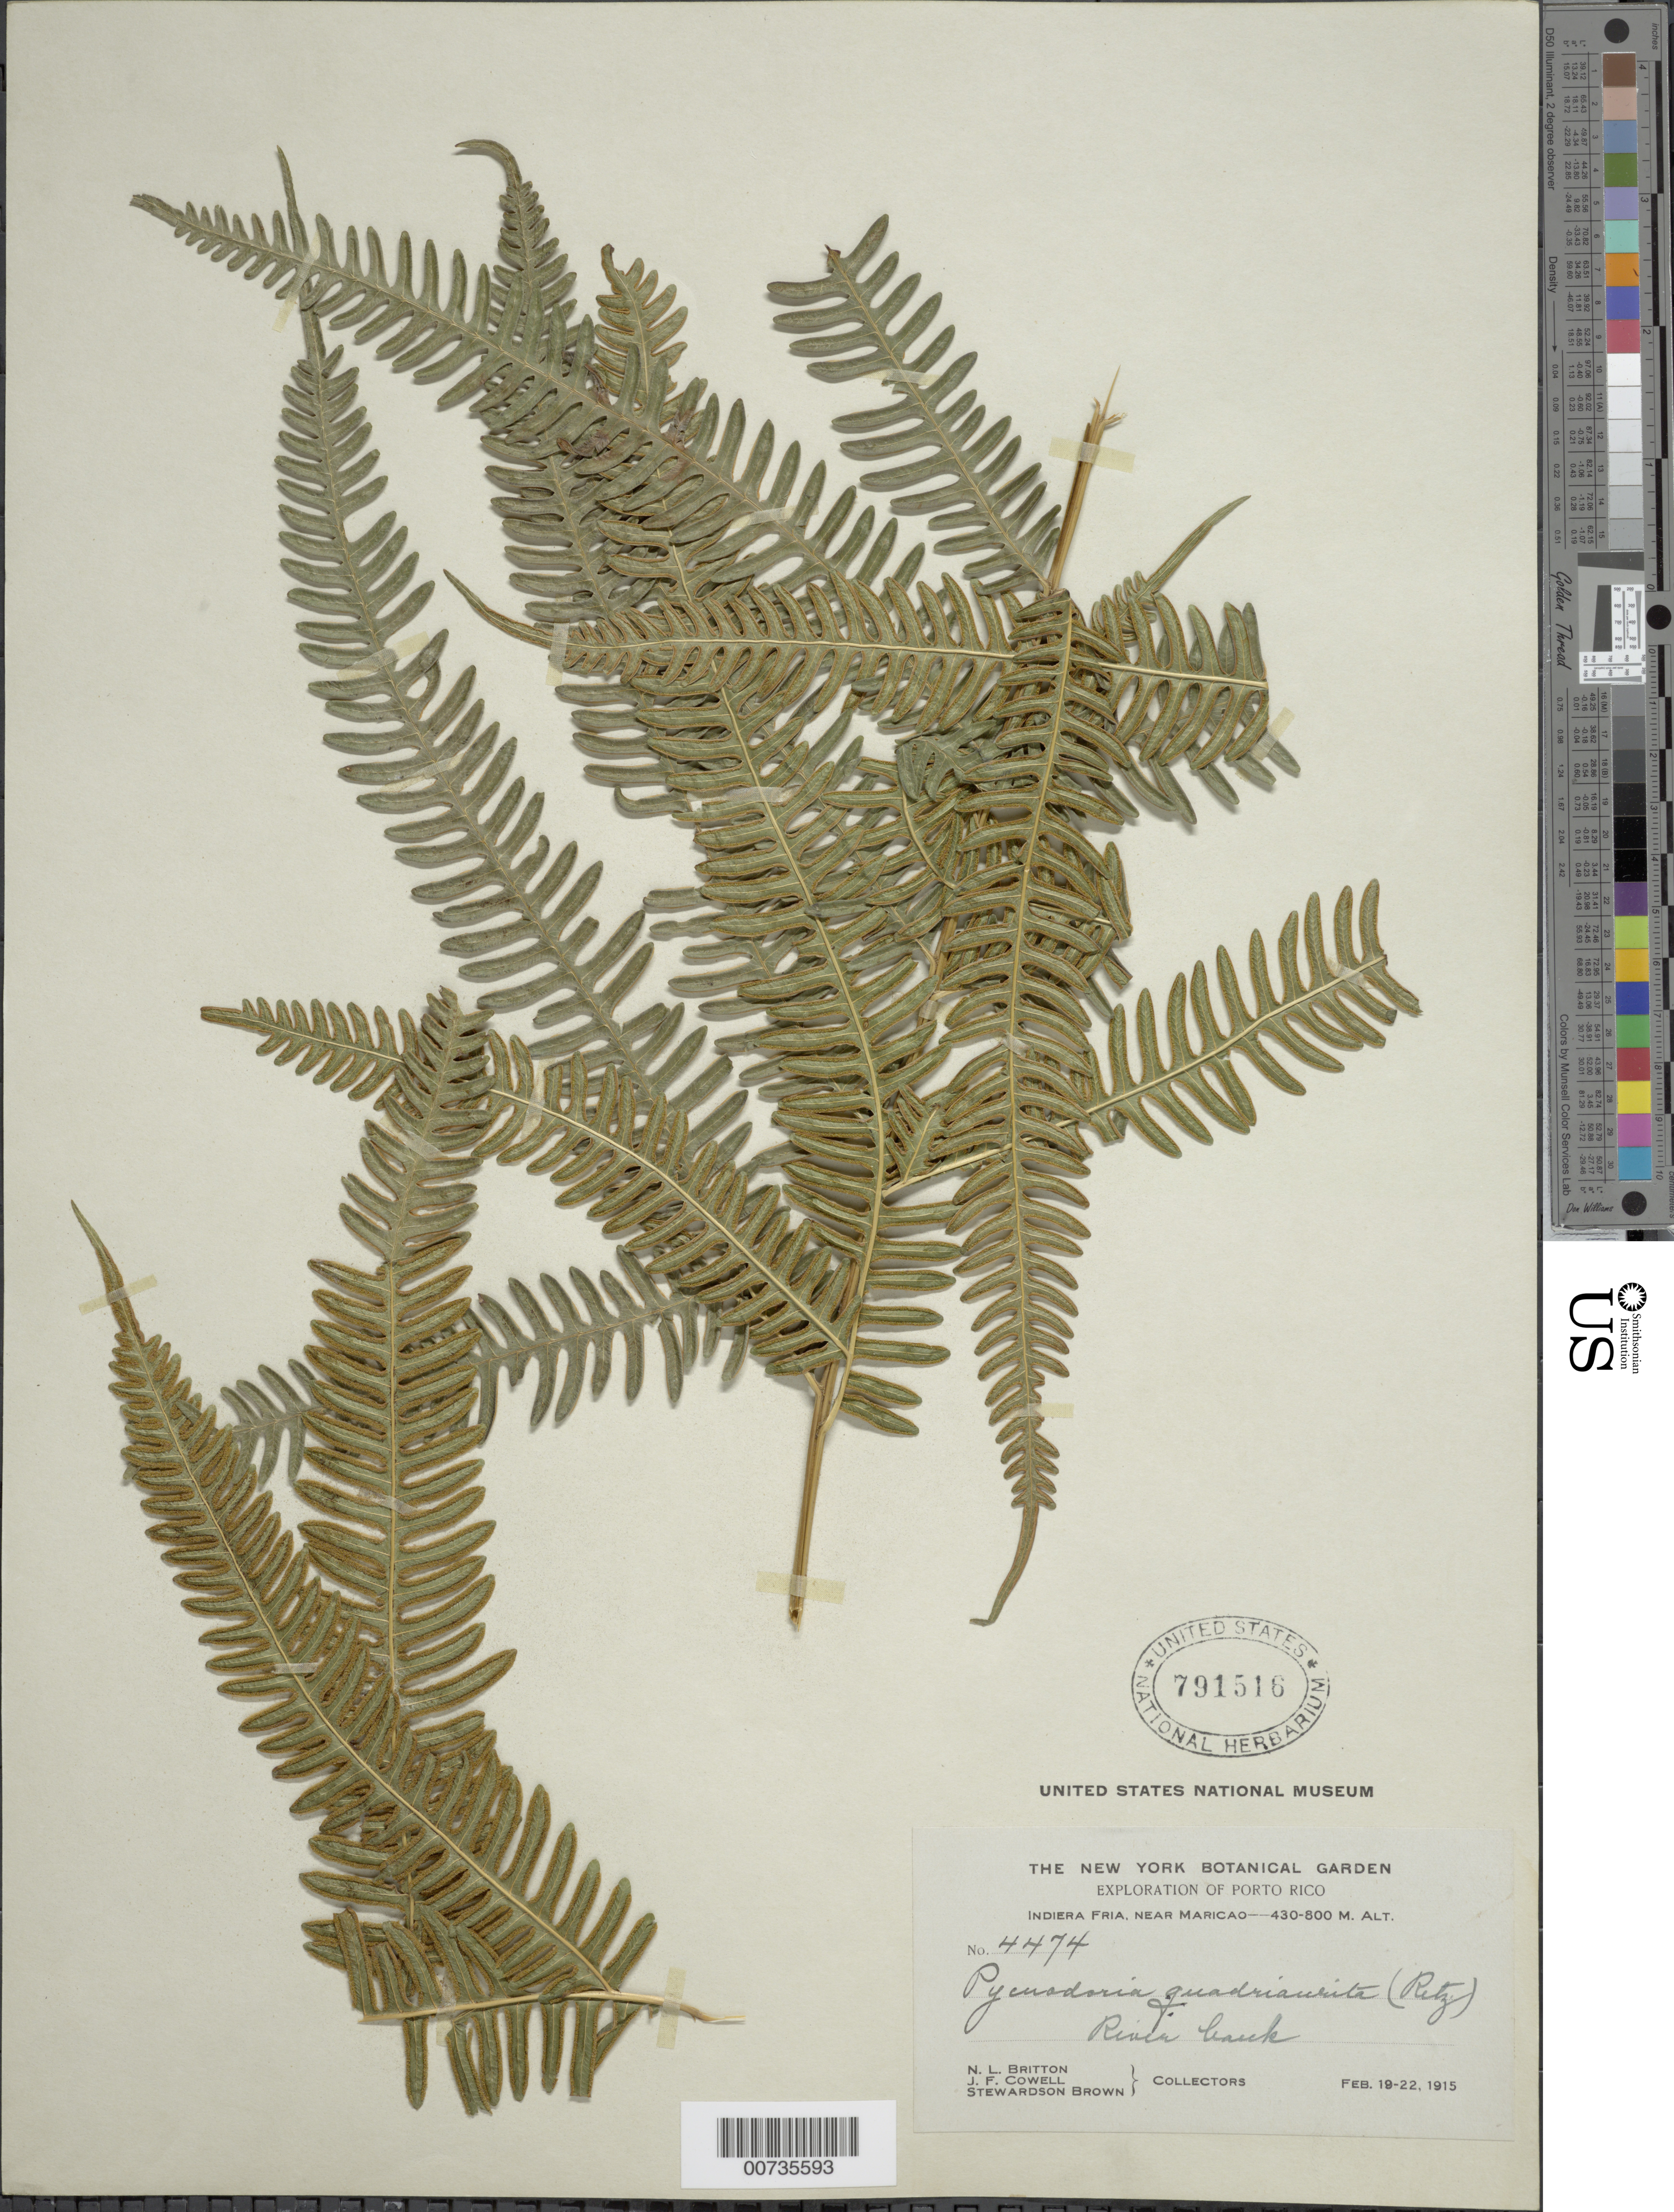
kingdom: Plantae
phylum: Tracheophyta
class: Polypodiopsida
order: Polypodiales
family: Pteridaceae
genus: Pteris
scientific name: Pteris quadriaurita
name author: Retz.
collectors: N. Britton, J. F. Cowell & S. Brown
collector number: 4474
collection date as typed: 19 Feb 1915 to 22 Feb 1915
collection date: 1915-02-19/1915-02-22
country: Puerto Rico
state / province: Maricao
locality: Indiera Fria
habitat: River bank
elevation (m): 430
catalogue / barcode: US 791516